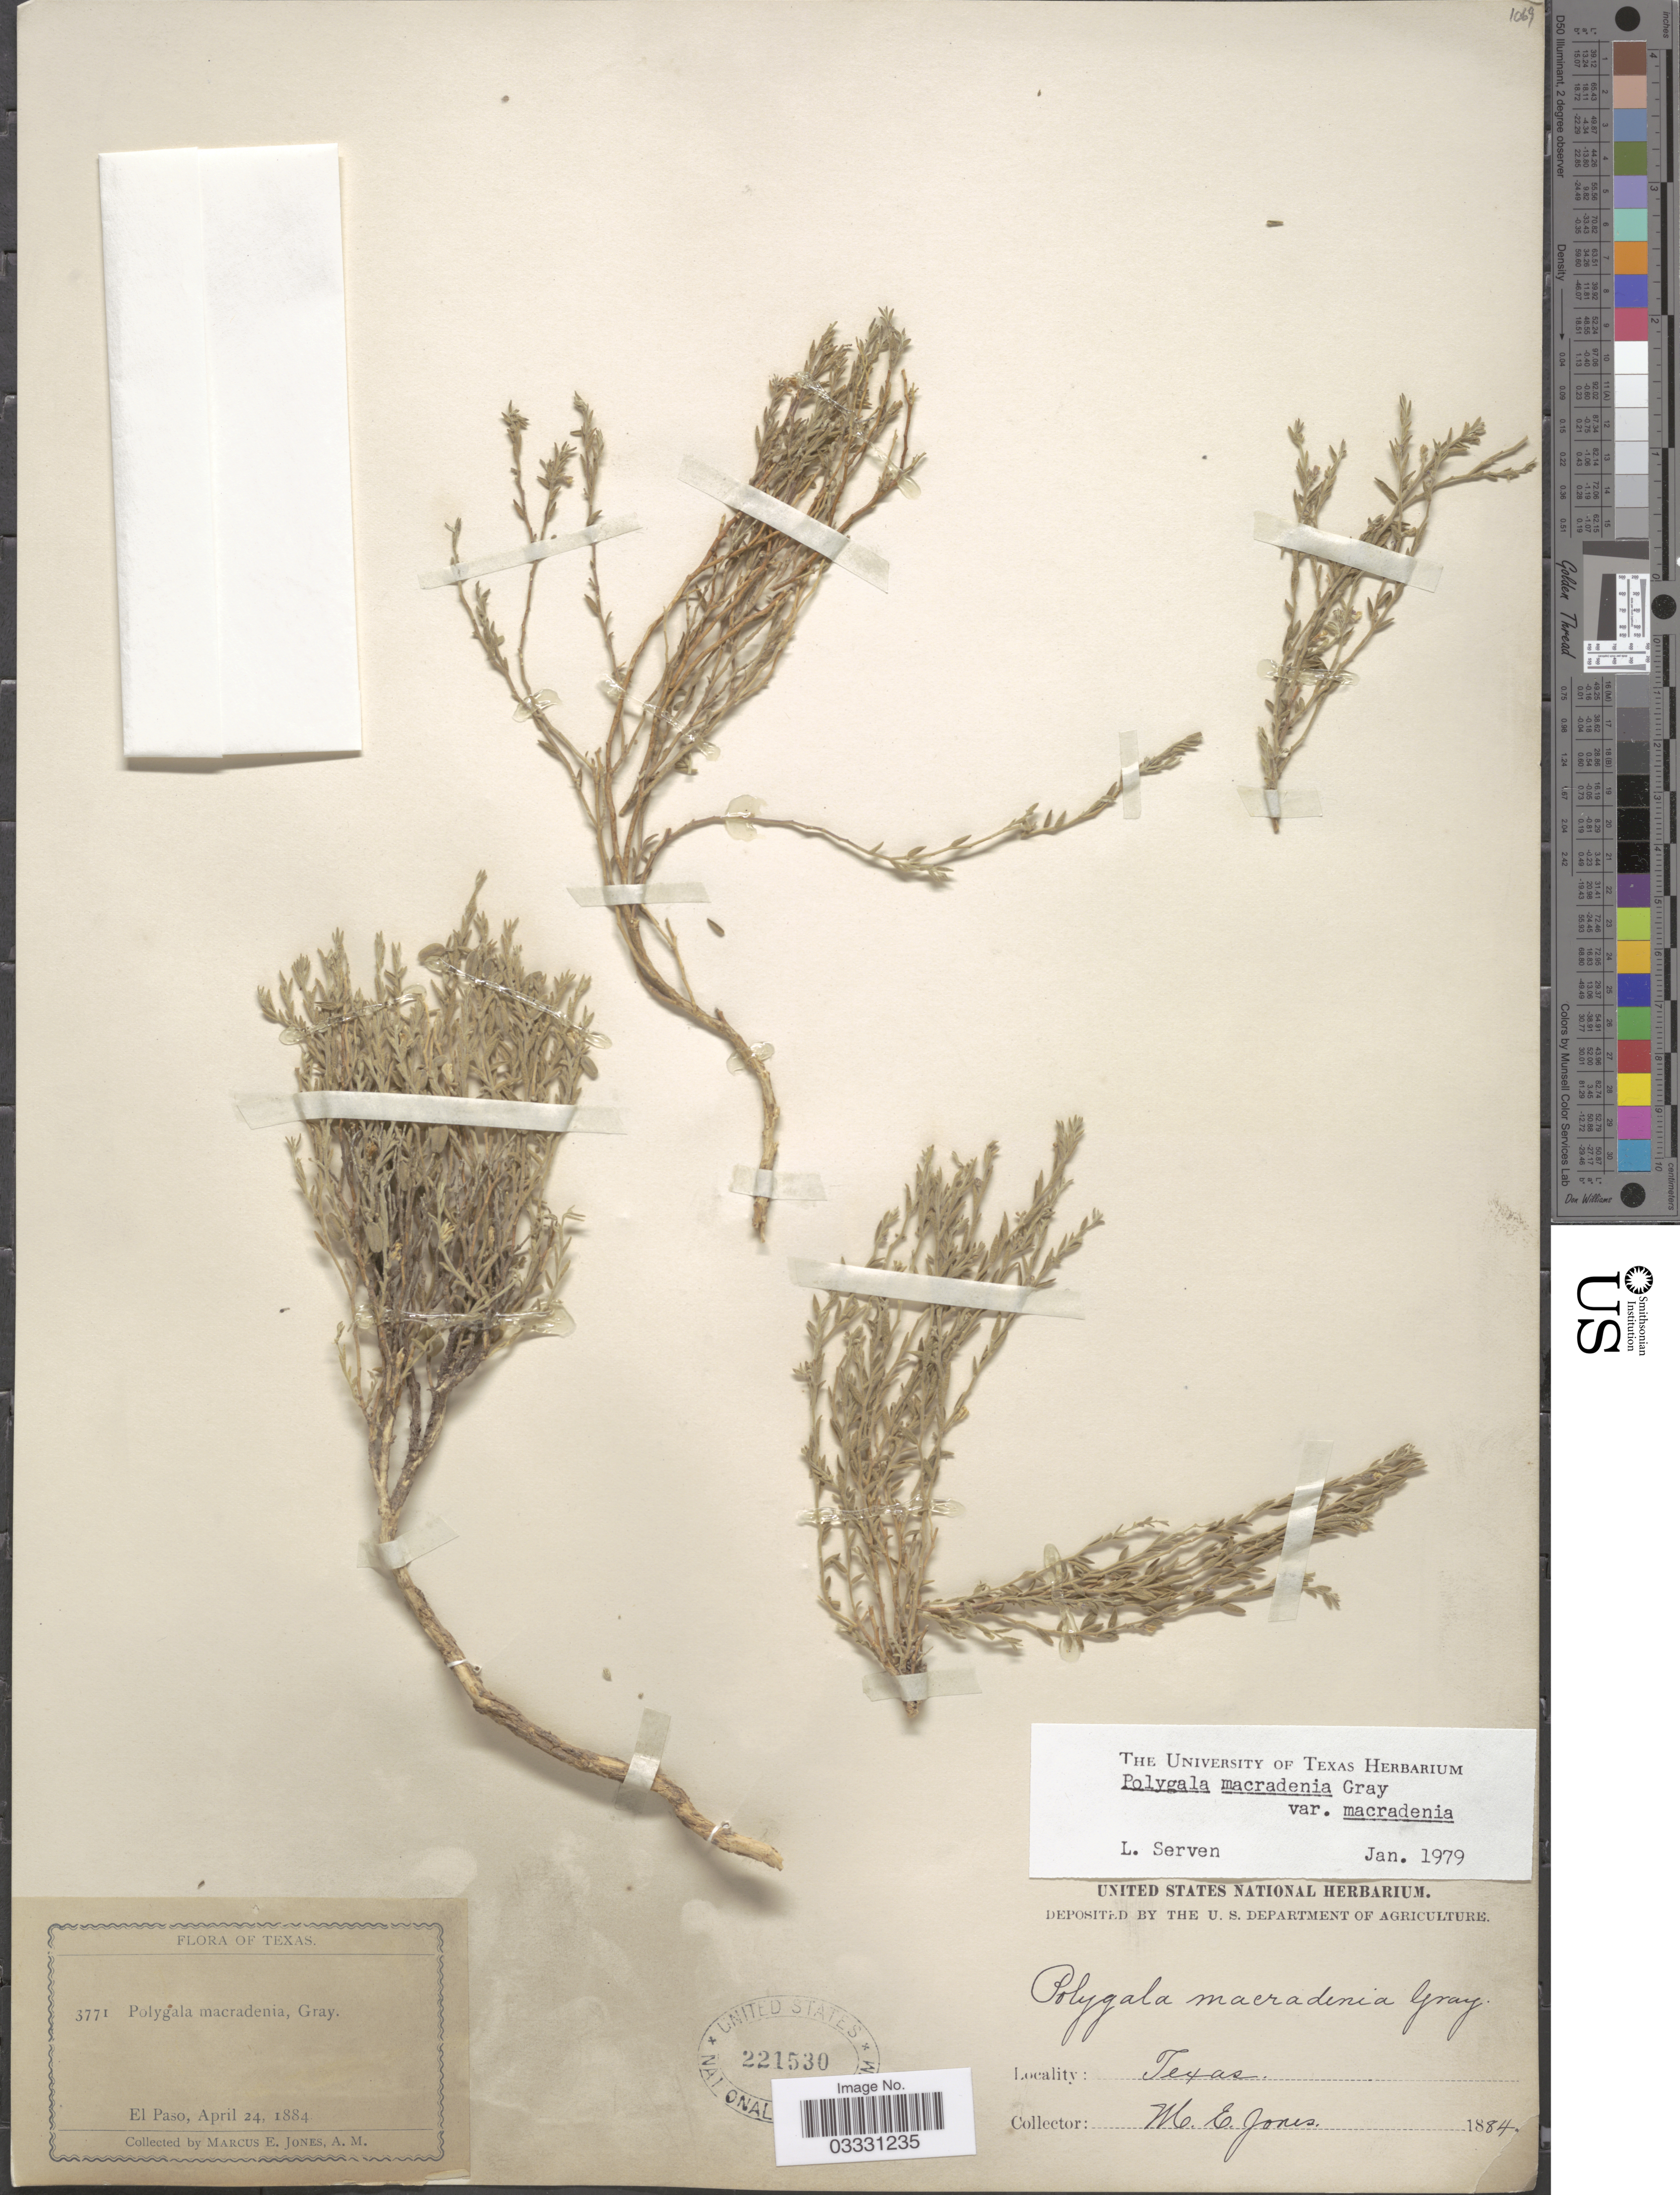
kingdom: Plantae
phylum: Tracheophyta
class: Magnoliopsida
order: Fabales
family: Polygalaceae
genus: Hebecarpa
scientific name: Hebecarpa macradenia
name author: (A. Gray) J.R. Abbott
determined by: Strong, Mark T., (BOT), Smithsonian Institution - National Museum of Natural History (UNITED STATES)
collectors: M. E. Jones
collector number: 3771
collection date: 1884-04-24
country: United States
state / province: Texas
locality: El Paso.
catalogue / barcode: US 221530